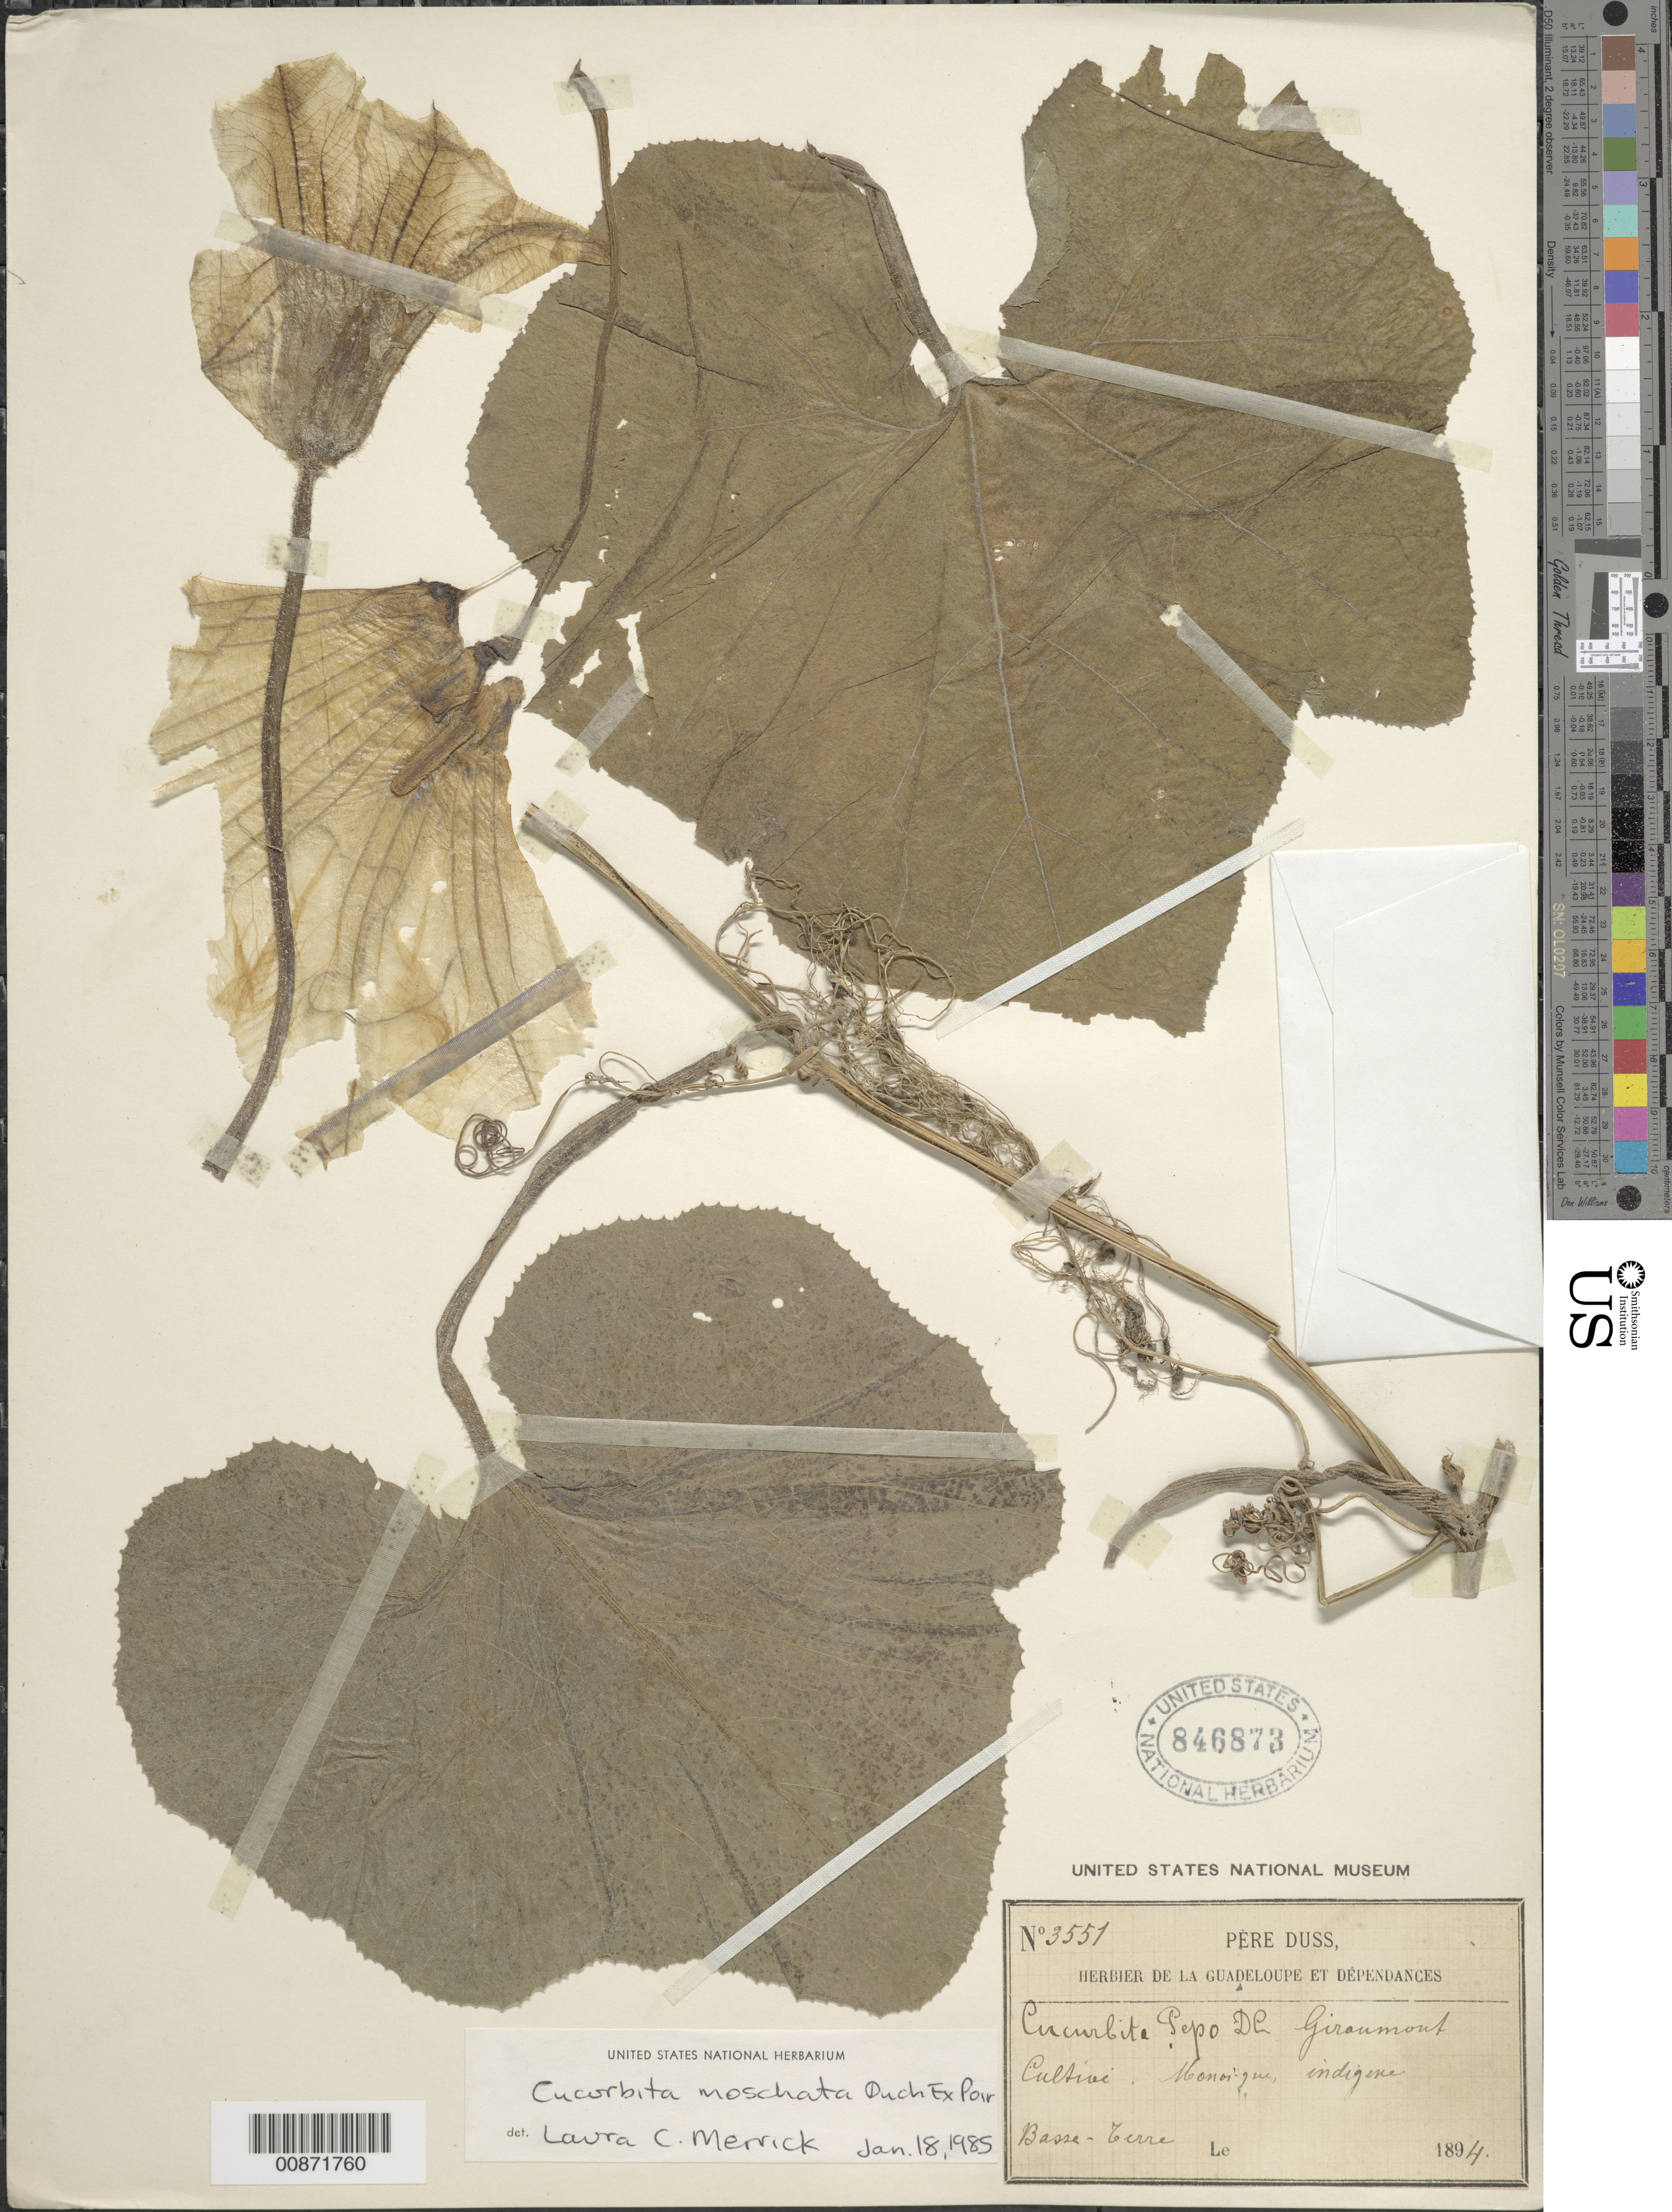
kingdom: Plantae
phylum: Tracheophyta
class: Magnoliopsida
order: Cucurbitales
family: Cucurbitaceae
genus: Cucurbita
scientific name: Cucurbita moschata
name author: Duchesne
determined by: Merrick, L. C.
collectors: Père Duss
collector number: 3551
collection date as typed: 1894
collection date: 1894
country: Guadeloupe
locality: Basse-Terre. Monoi-gue (sp?).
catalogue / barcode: US 846873